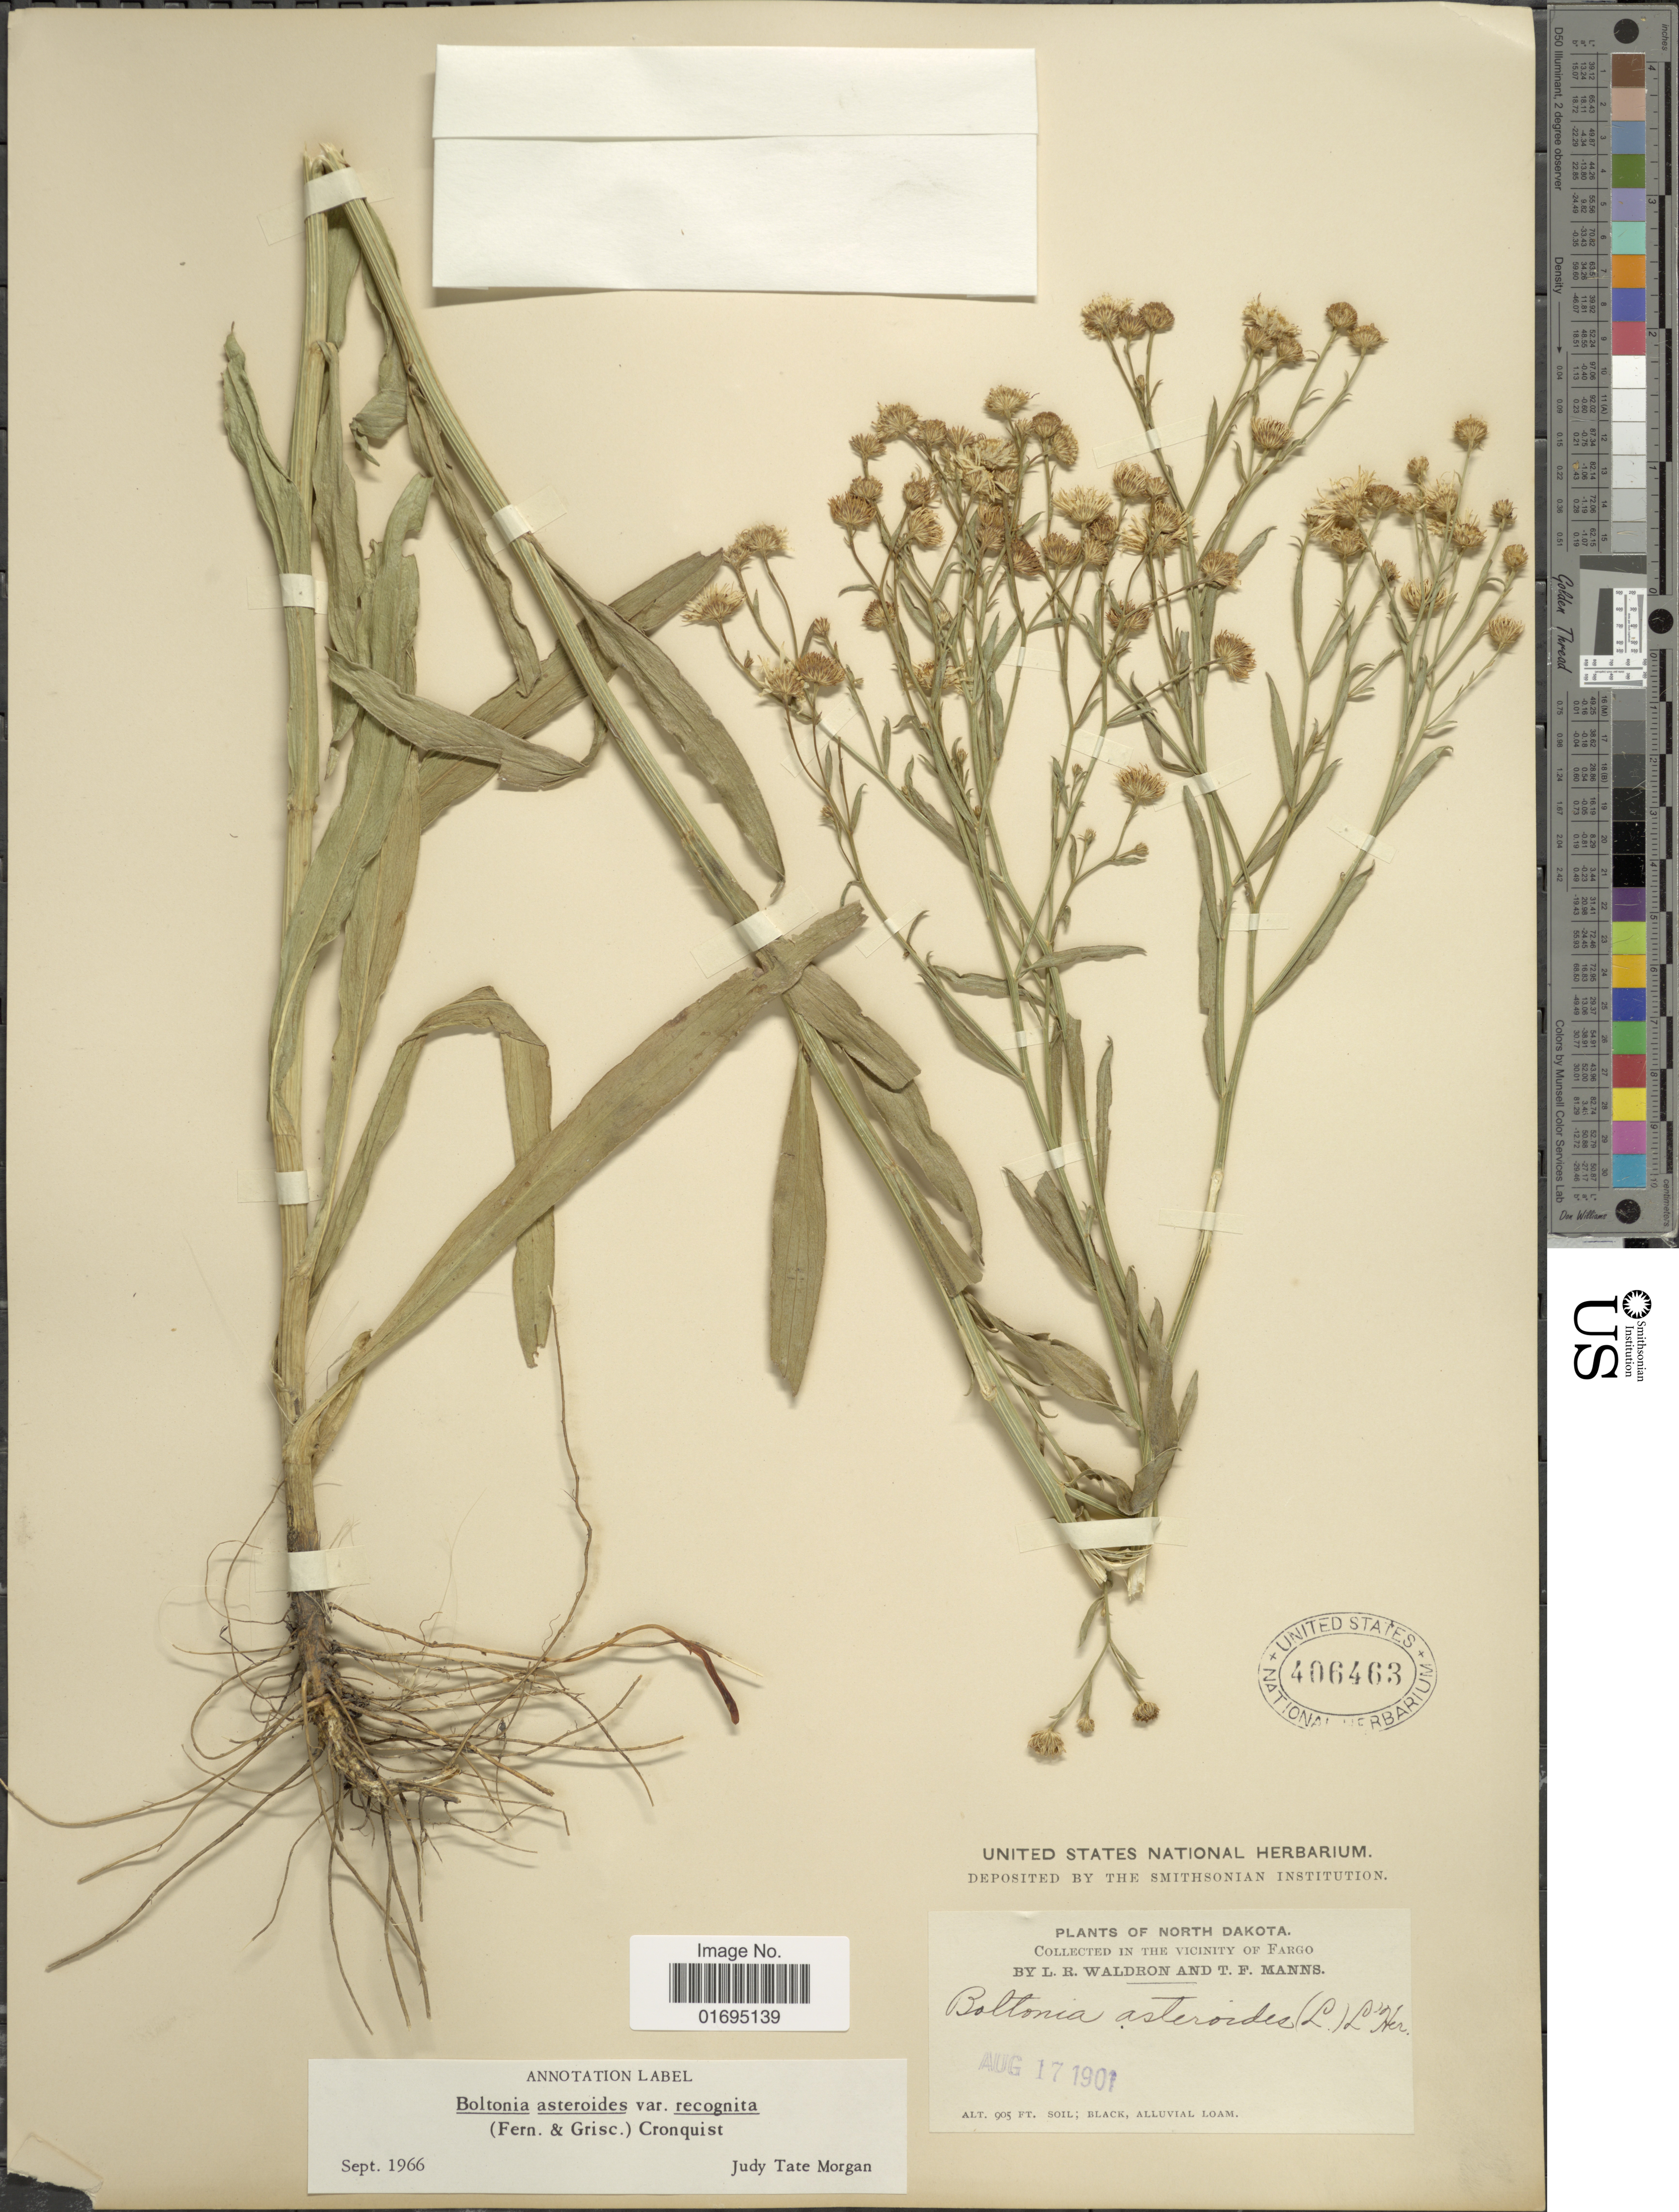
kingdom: Plantae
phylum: Tracheophyta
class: Magnoliopsida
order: Asterales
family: Asteraceae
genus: Boltonia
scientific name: Boltonia asteroides var. recognita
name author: (Fernald & Griscom) Cronq.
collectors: L. Waldron & T. Manns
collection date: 1901-08-17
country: United States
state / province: North Dakota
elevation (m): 276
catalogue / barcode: US 406463